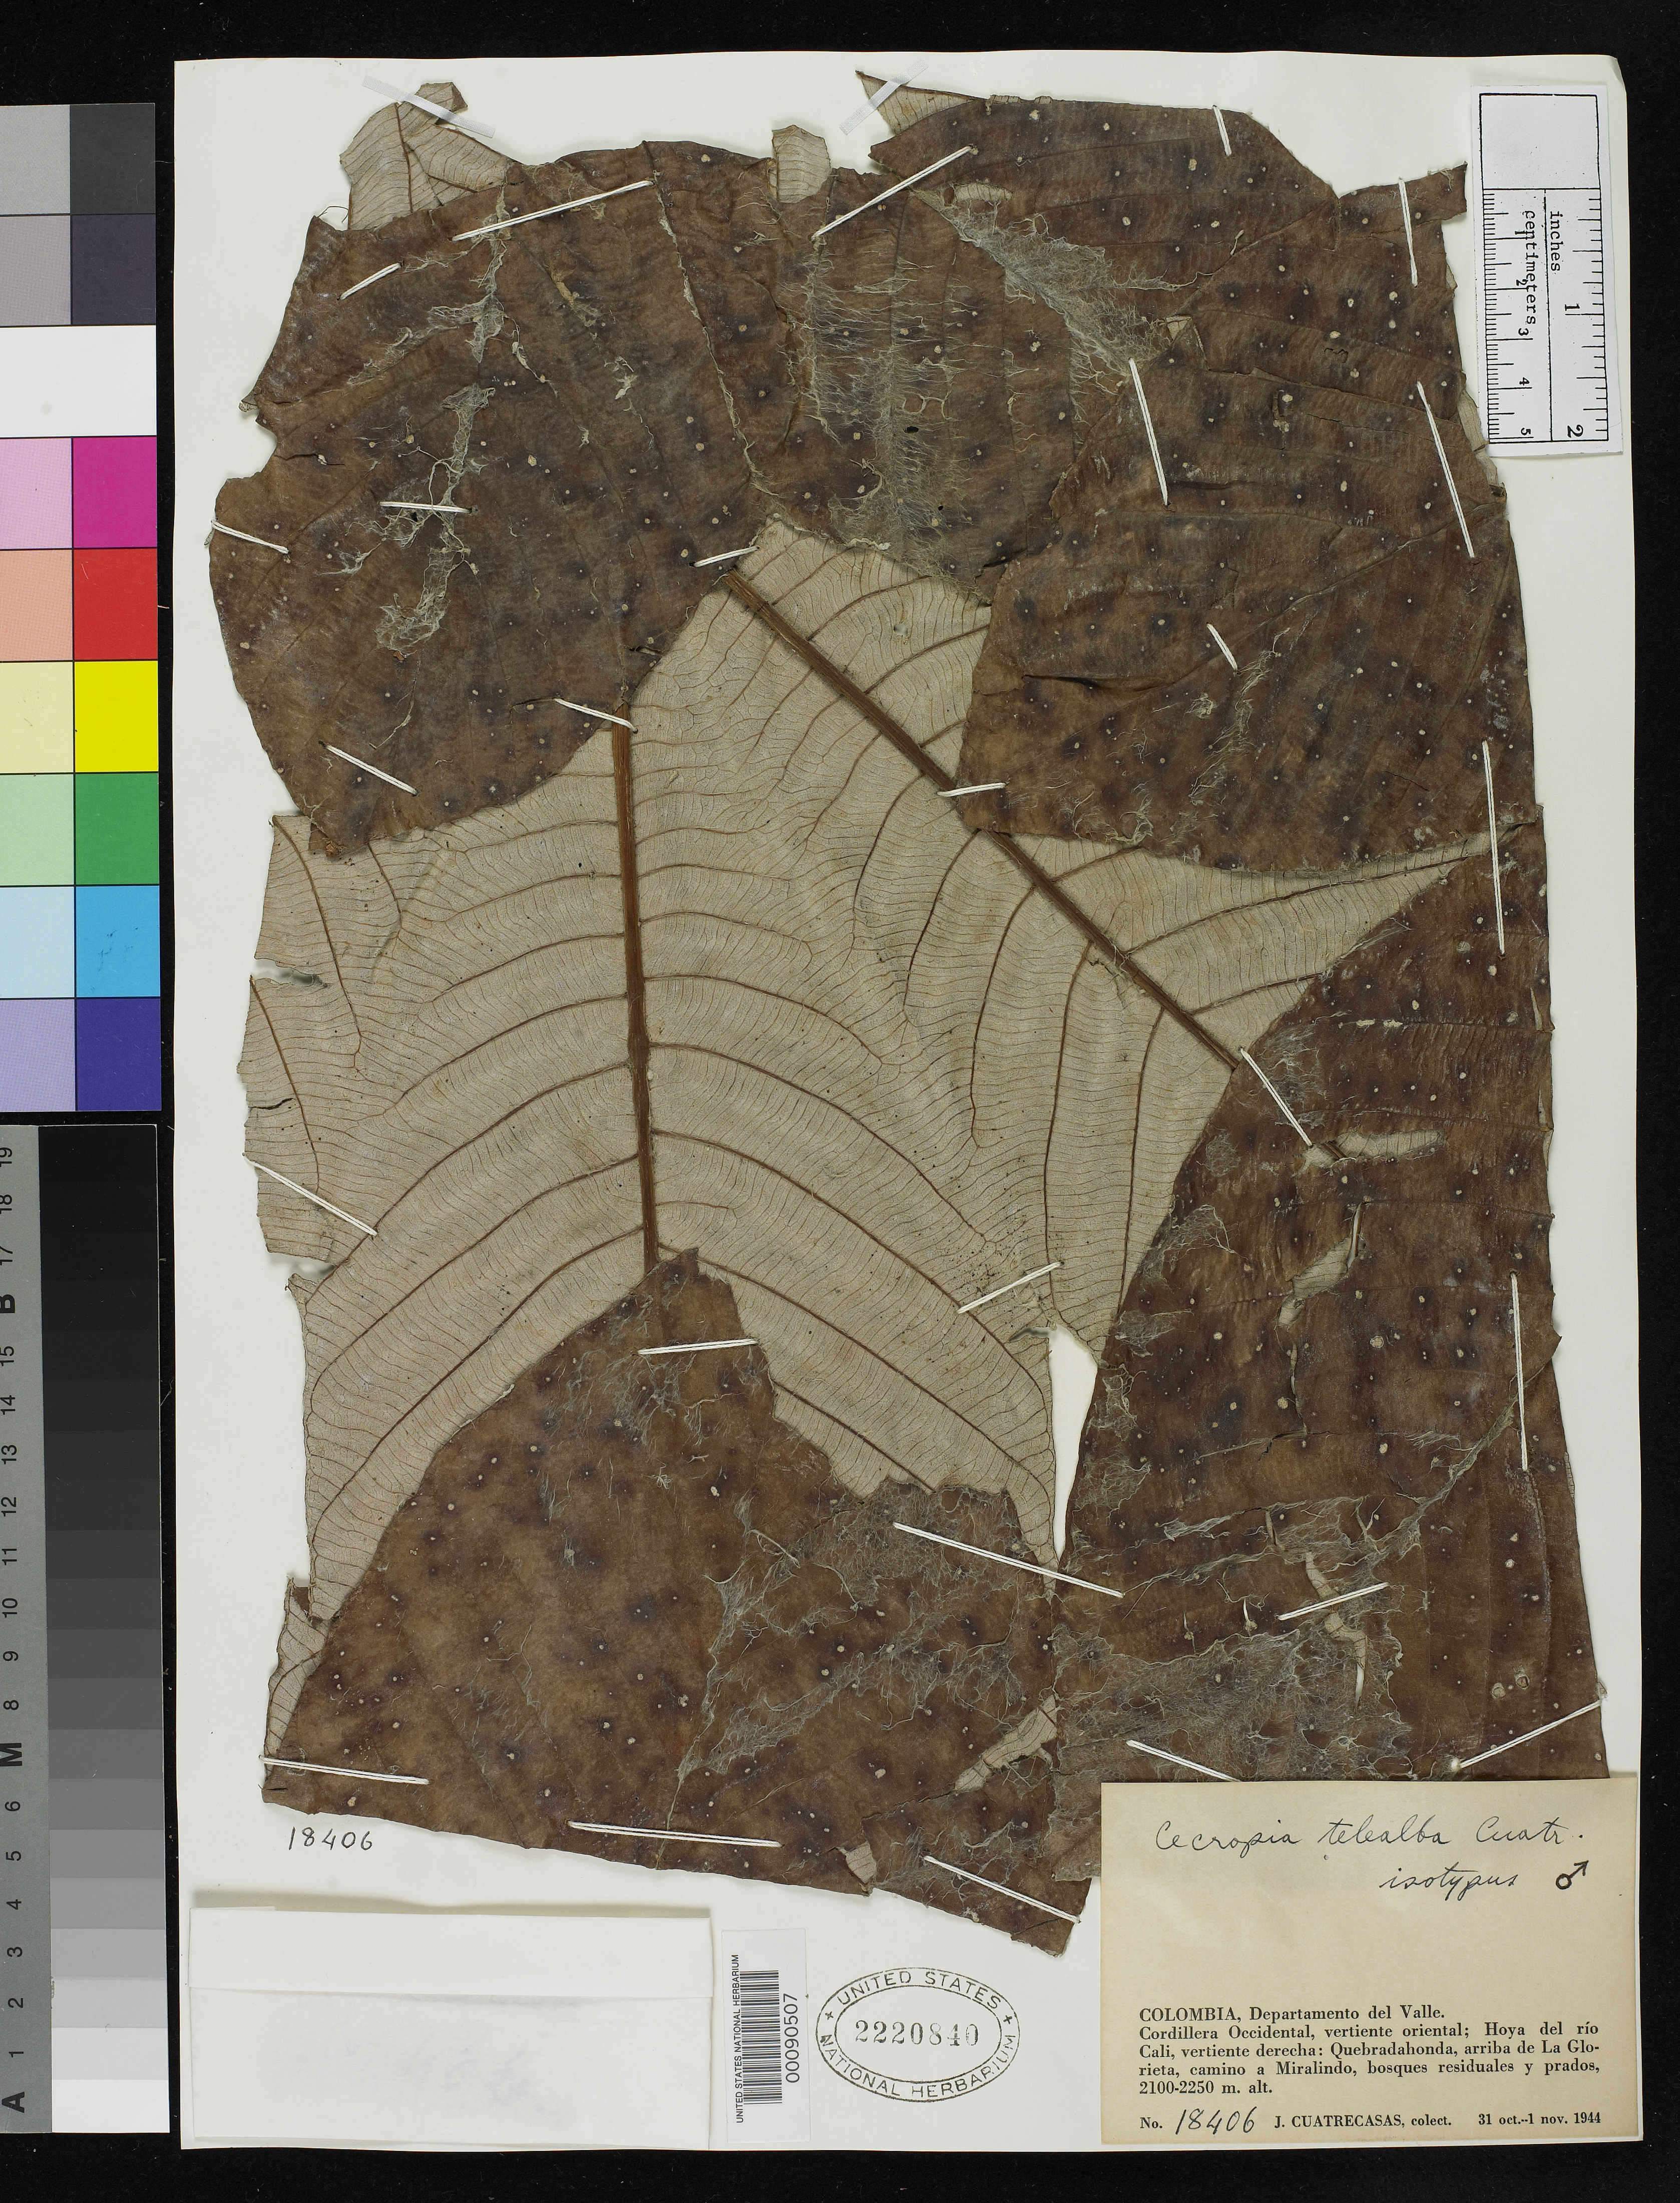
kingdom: Plantae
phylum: Tracheophyta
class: Magnoliopsida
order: Rosales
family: Urticaceae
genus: Cecropia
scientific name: Cecropia telealba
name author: Cuatrec.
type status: Isotype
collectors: J. Cuatrecasas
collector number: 18406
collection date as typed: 31 Oct 1944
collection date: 1944-10-31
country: Colombia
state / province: Valle del Cauca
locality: Hoya del Rio Cali.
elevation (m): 2100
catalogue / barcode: US 2220840